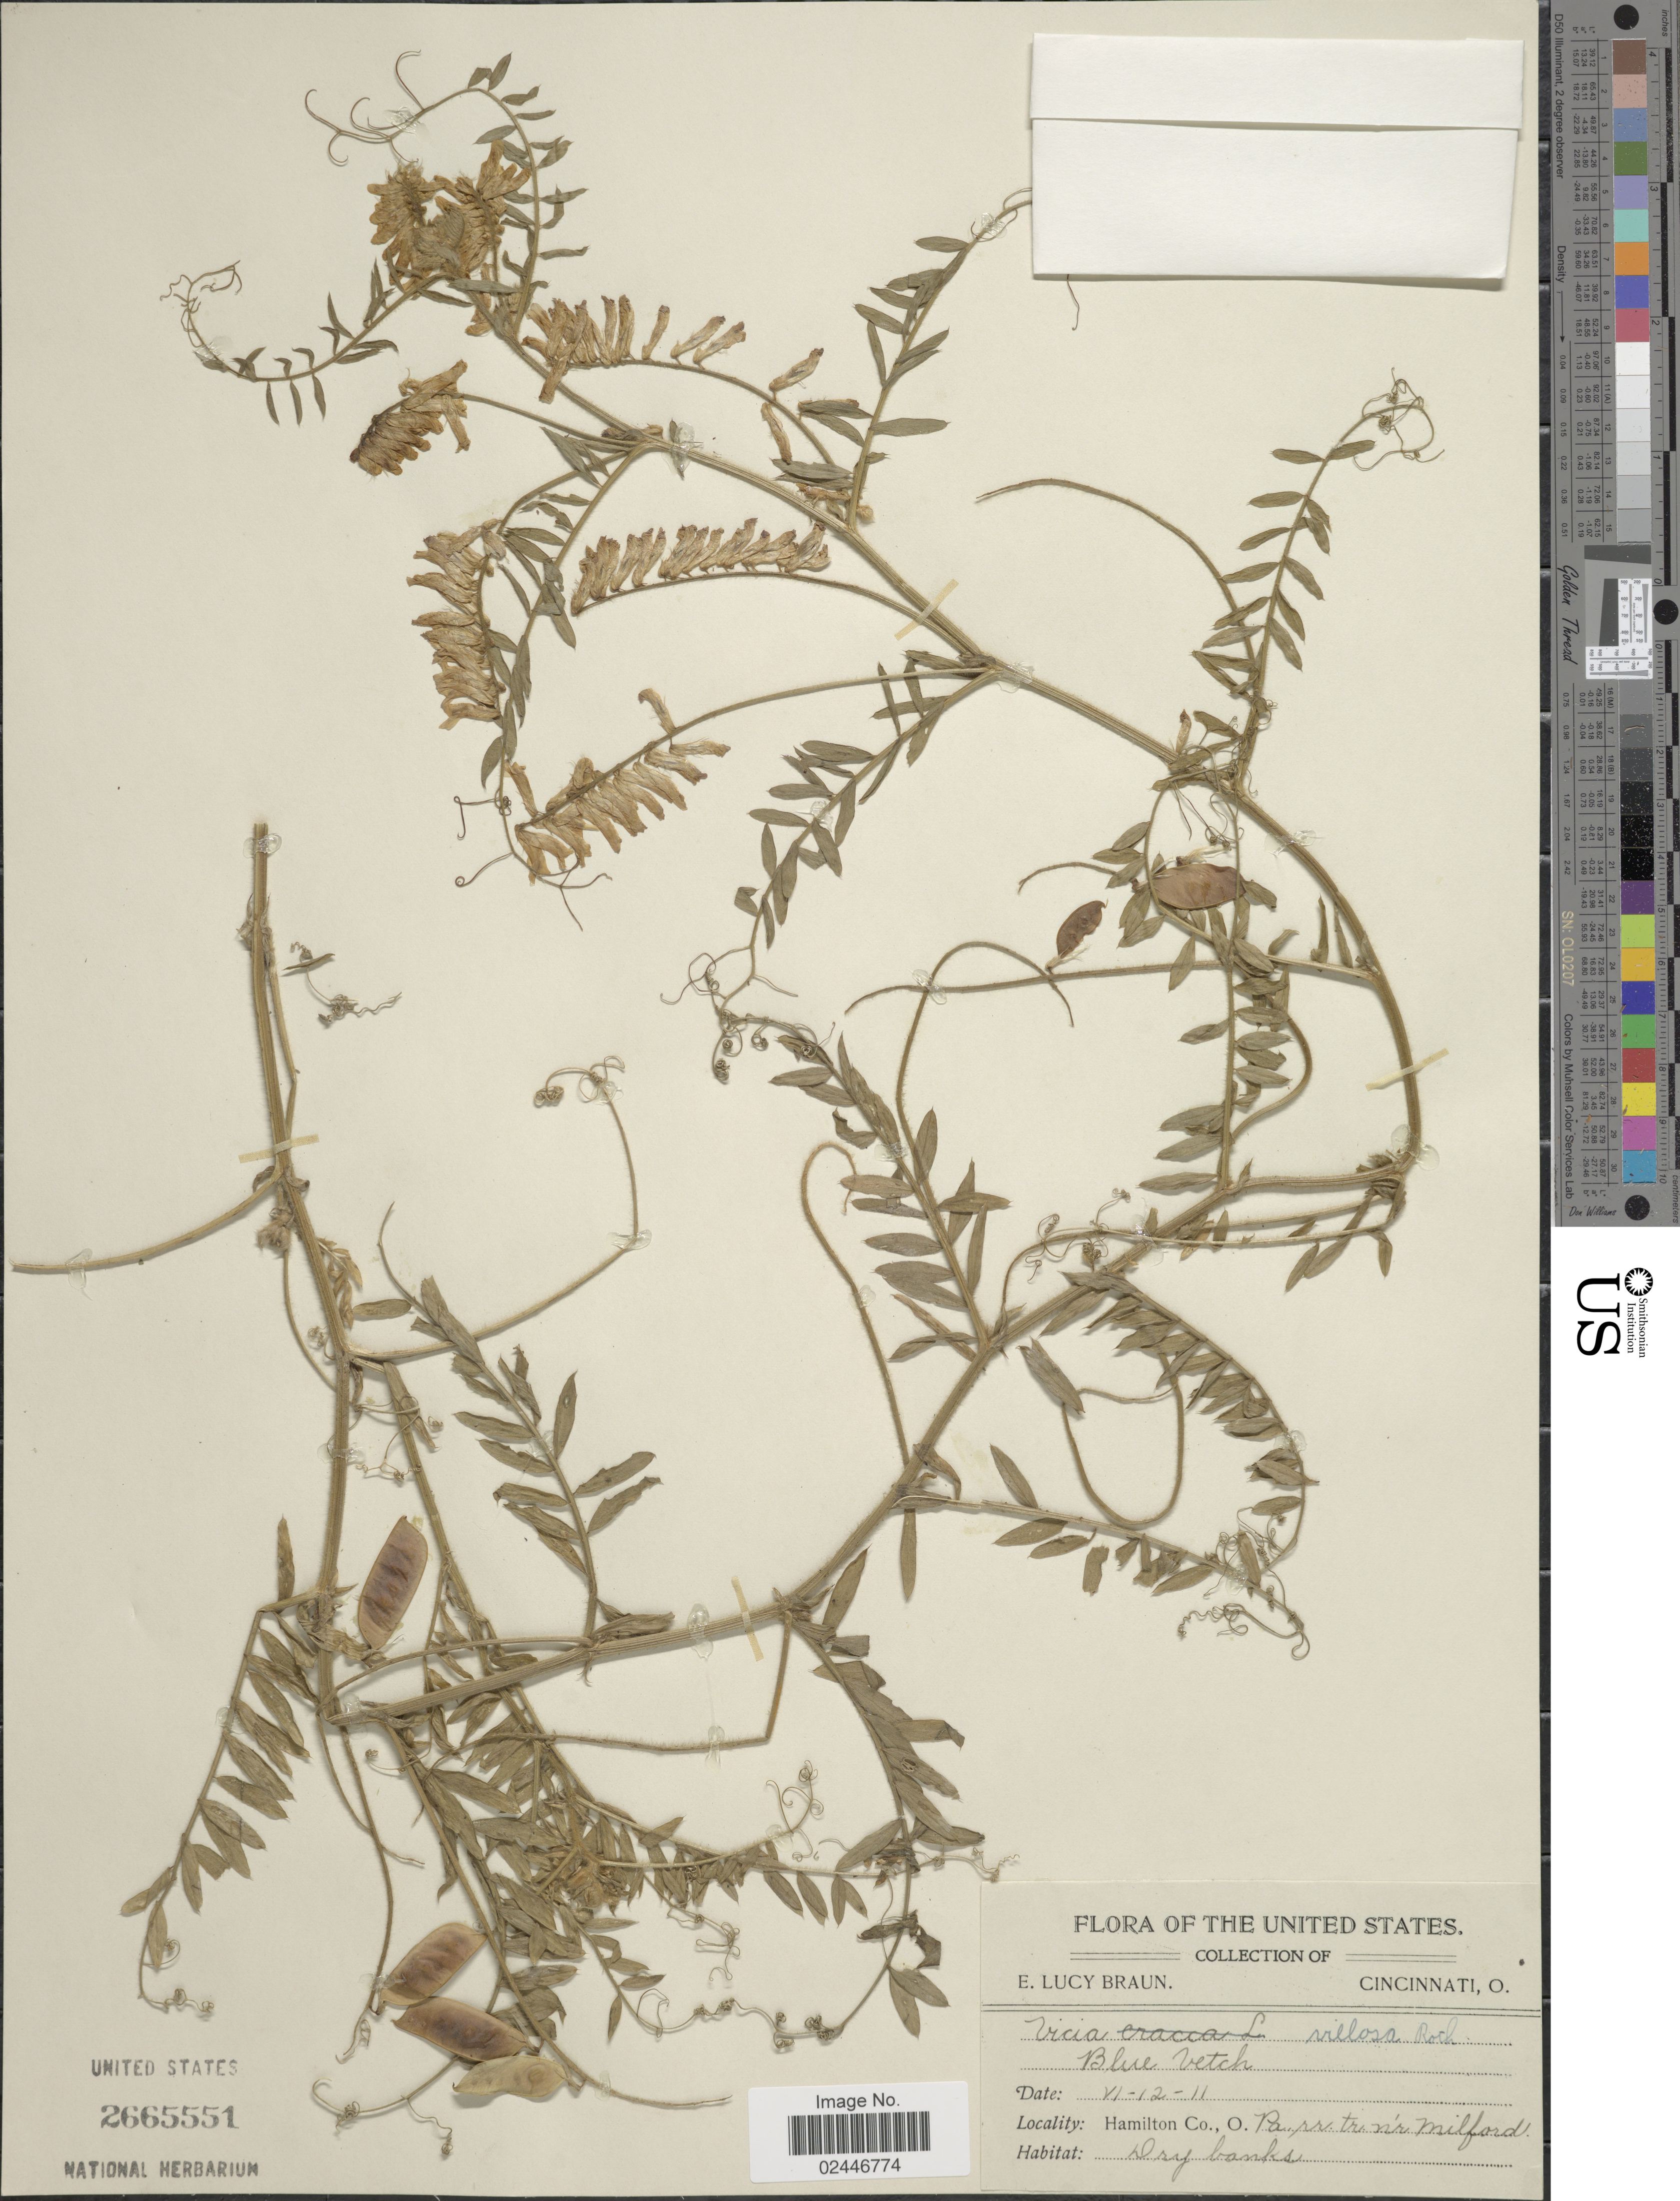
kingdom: Plantae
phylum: Tracheophyta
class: Magnoliopsida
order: Fabales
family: Fabaceae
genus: Vicia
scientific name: Vicia villosa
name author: Roth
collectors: E. L. Braun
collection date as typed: Transcribed d/m/y: 12/6/11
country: United States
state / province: Ohio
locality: Hamilton Co., Pa. rr. tr.nr. Milford, dry banks.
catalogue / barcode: US 2665551